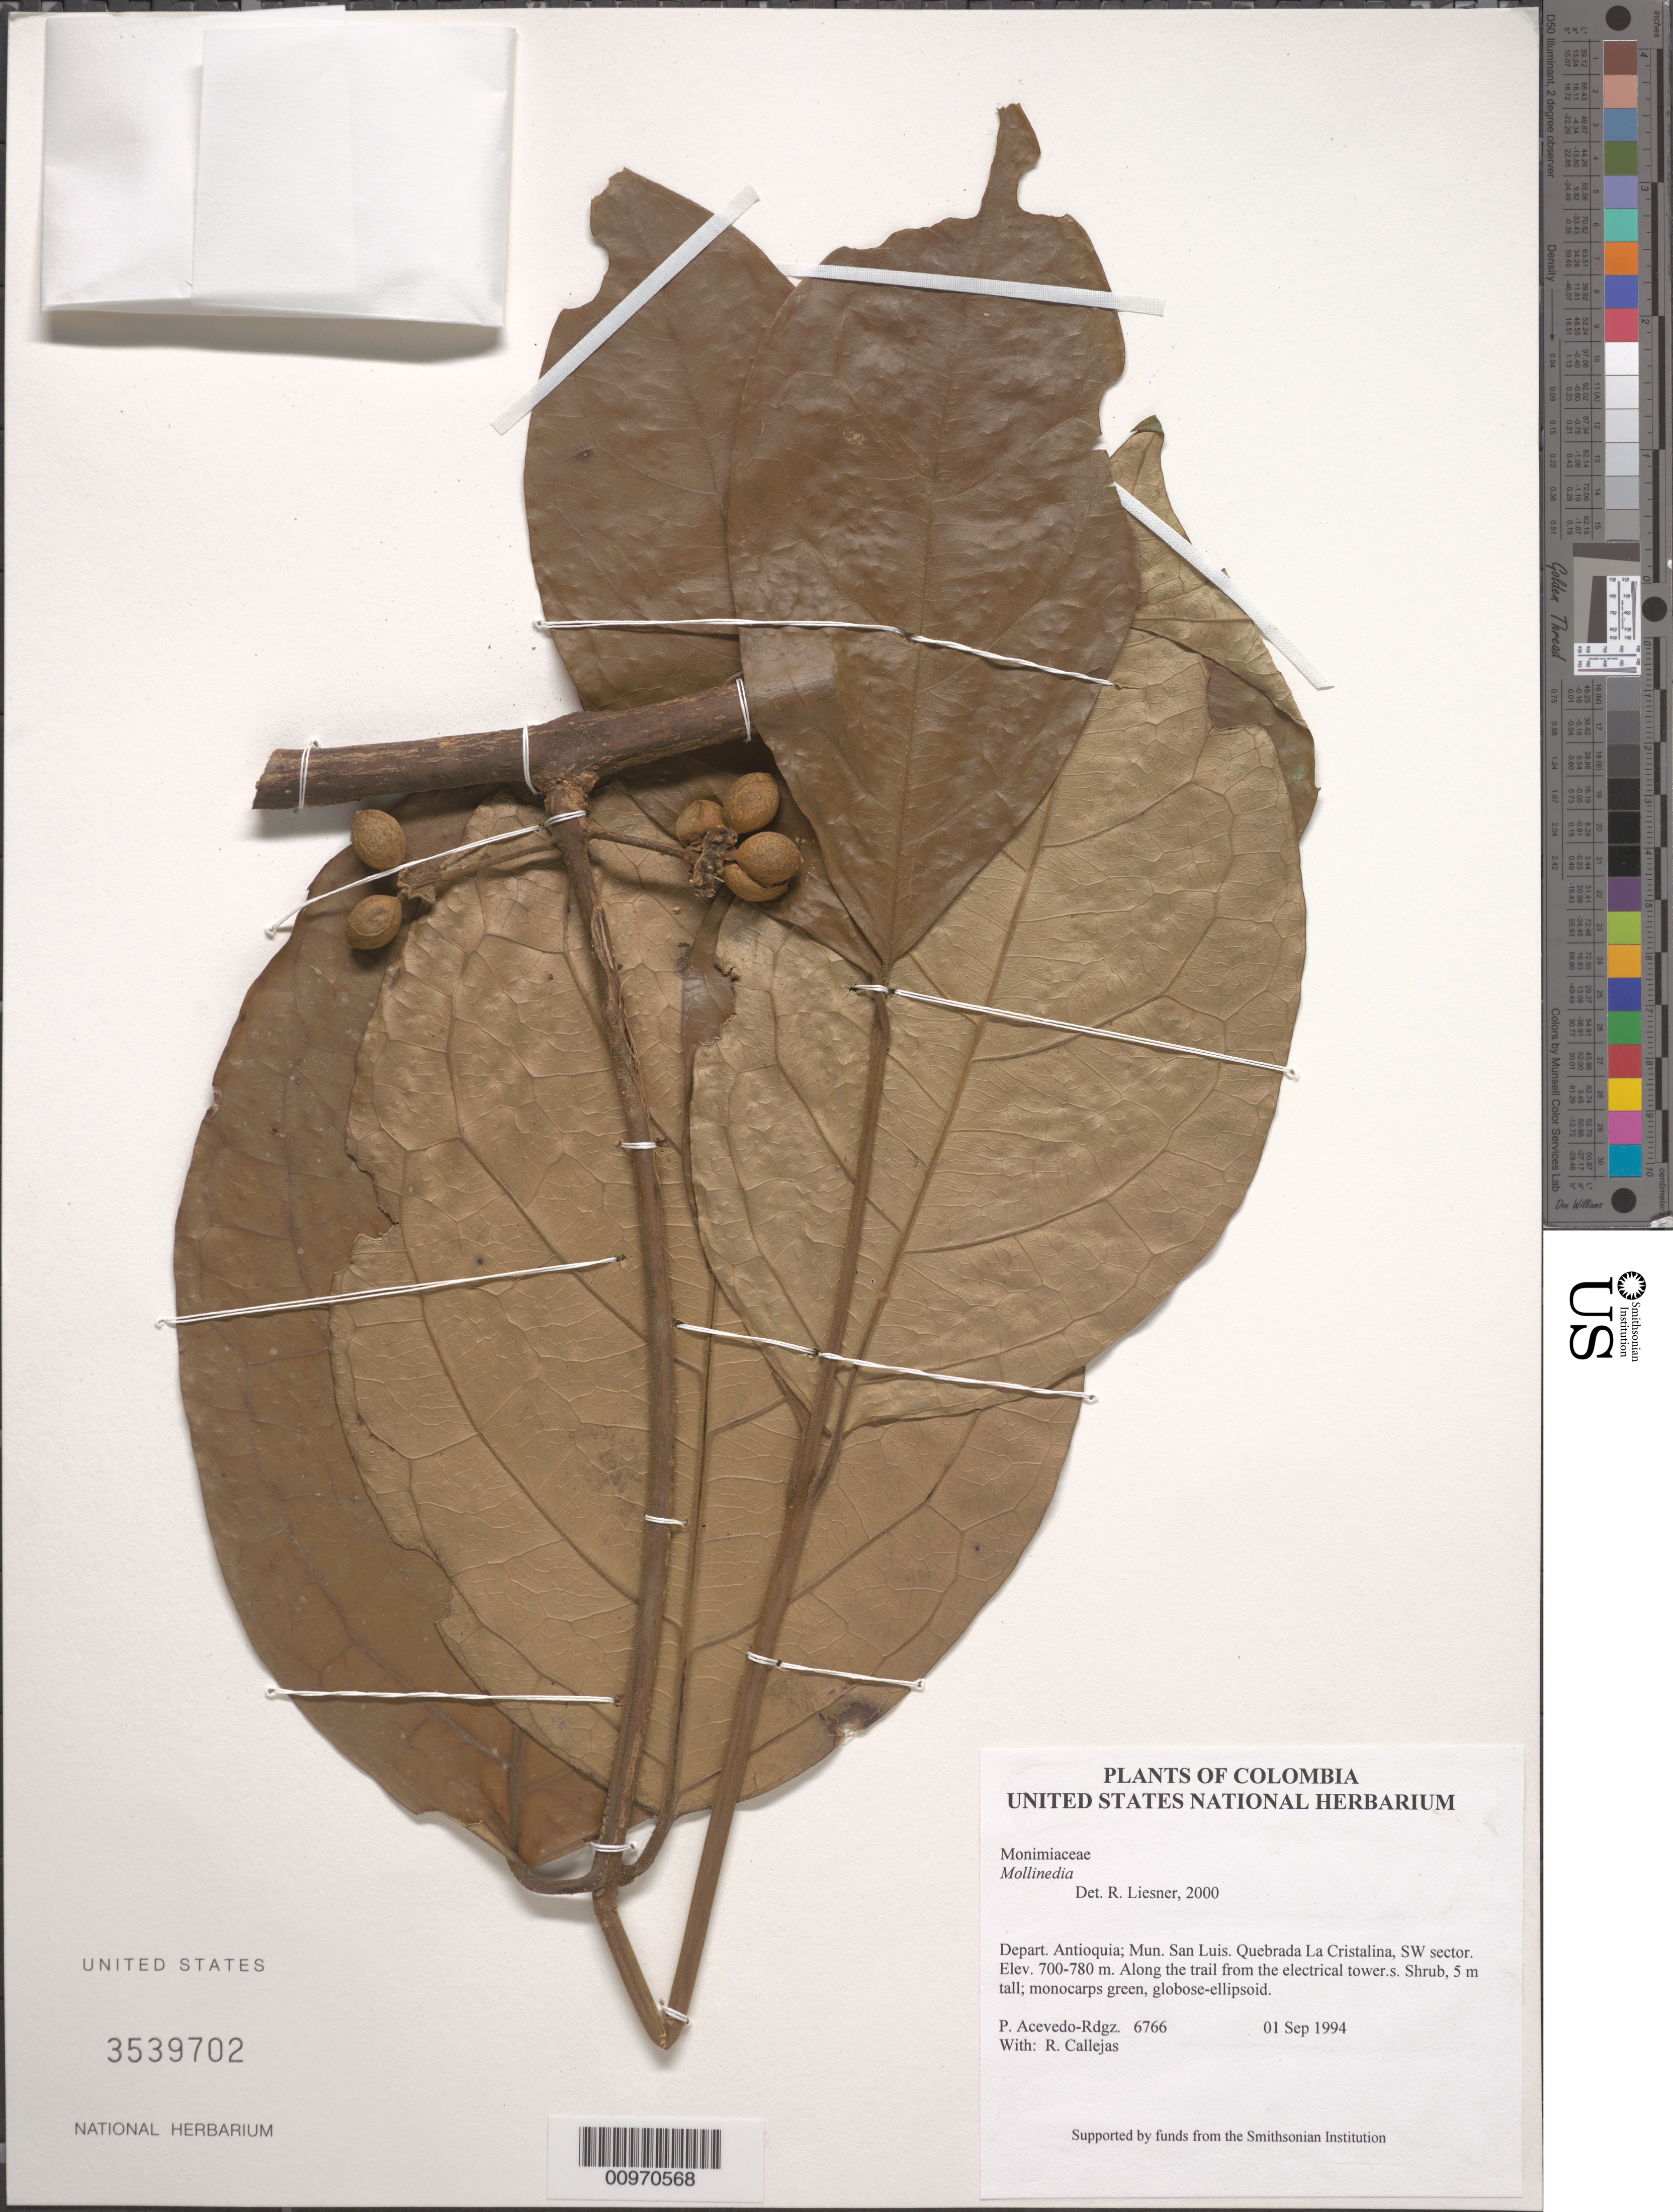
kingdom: Plantae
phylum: Tracheophyta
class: Magnoliopsida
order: Laurales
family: Monimiaceae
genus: Mollinedia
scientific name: Mollinedia sp.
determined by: Liesner, R. L.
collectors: P. Acevedo-Rodr. & R. Callejas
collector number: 6766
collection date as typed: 01 Sep 1994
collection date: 1994-09-01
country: Colombia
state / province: Antioquia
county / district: San Luis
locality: Depart. Antioquia; Mun. San Luis. Quebrada La Cristalina, SW sector.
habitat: Along the trail from the electrical tower.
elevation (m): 700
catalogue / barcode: US 3539702